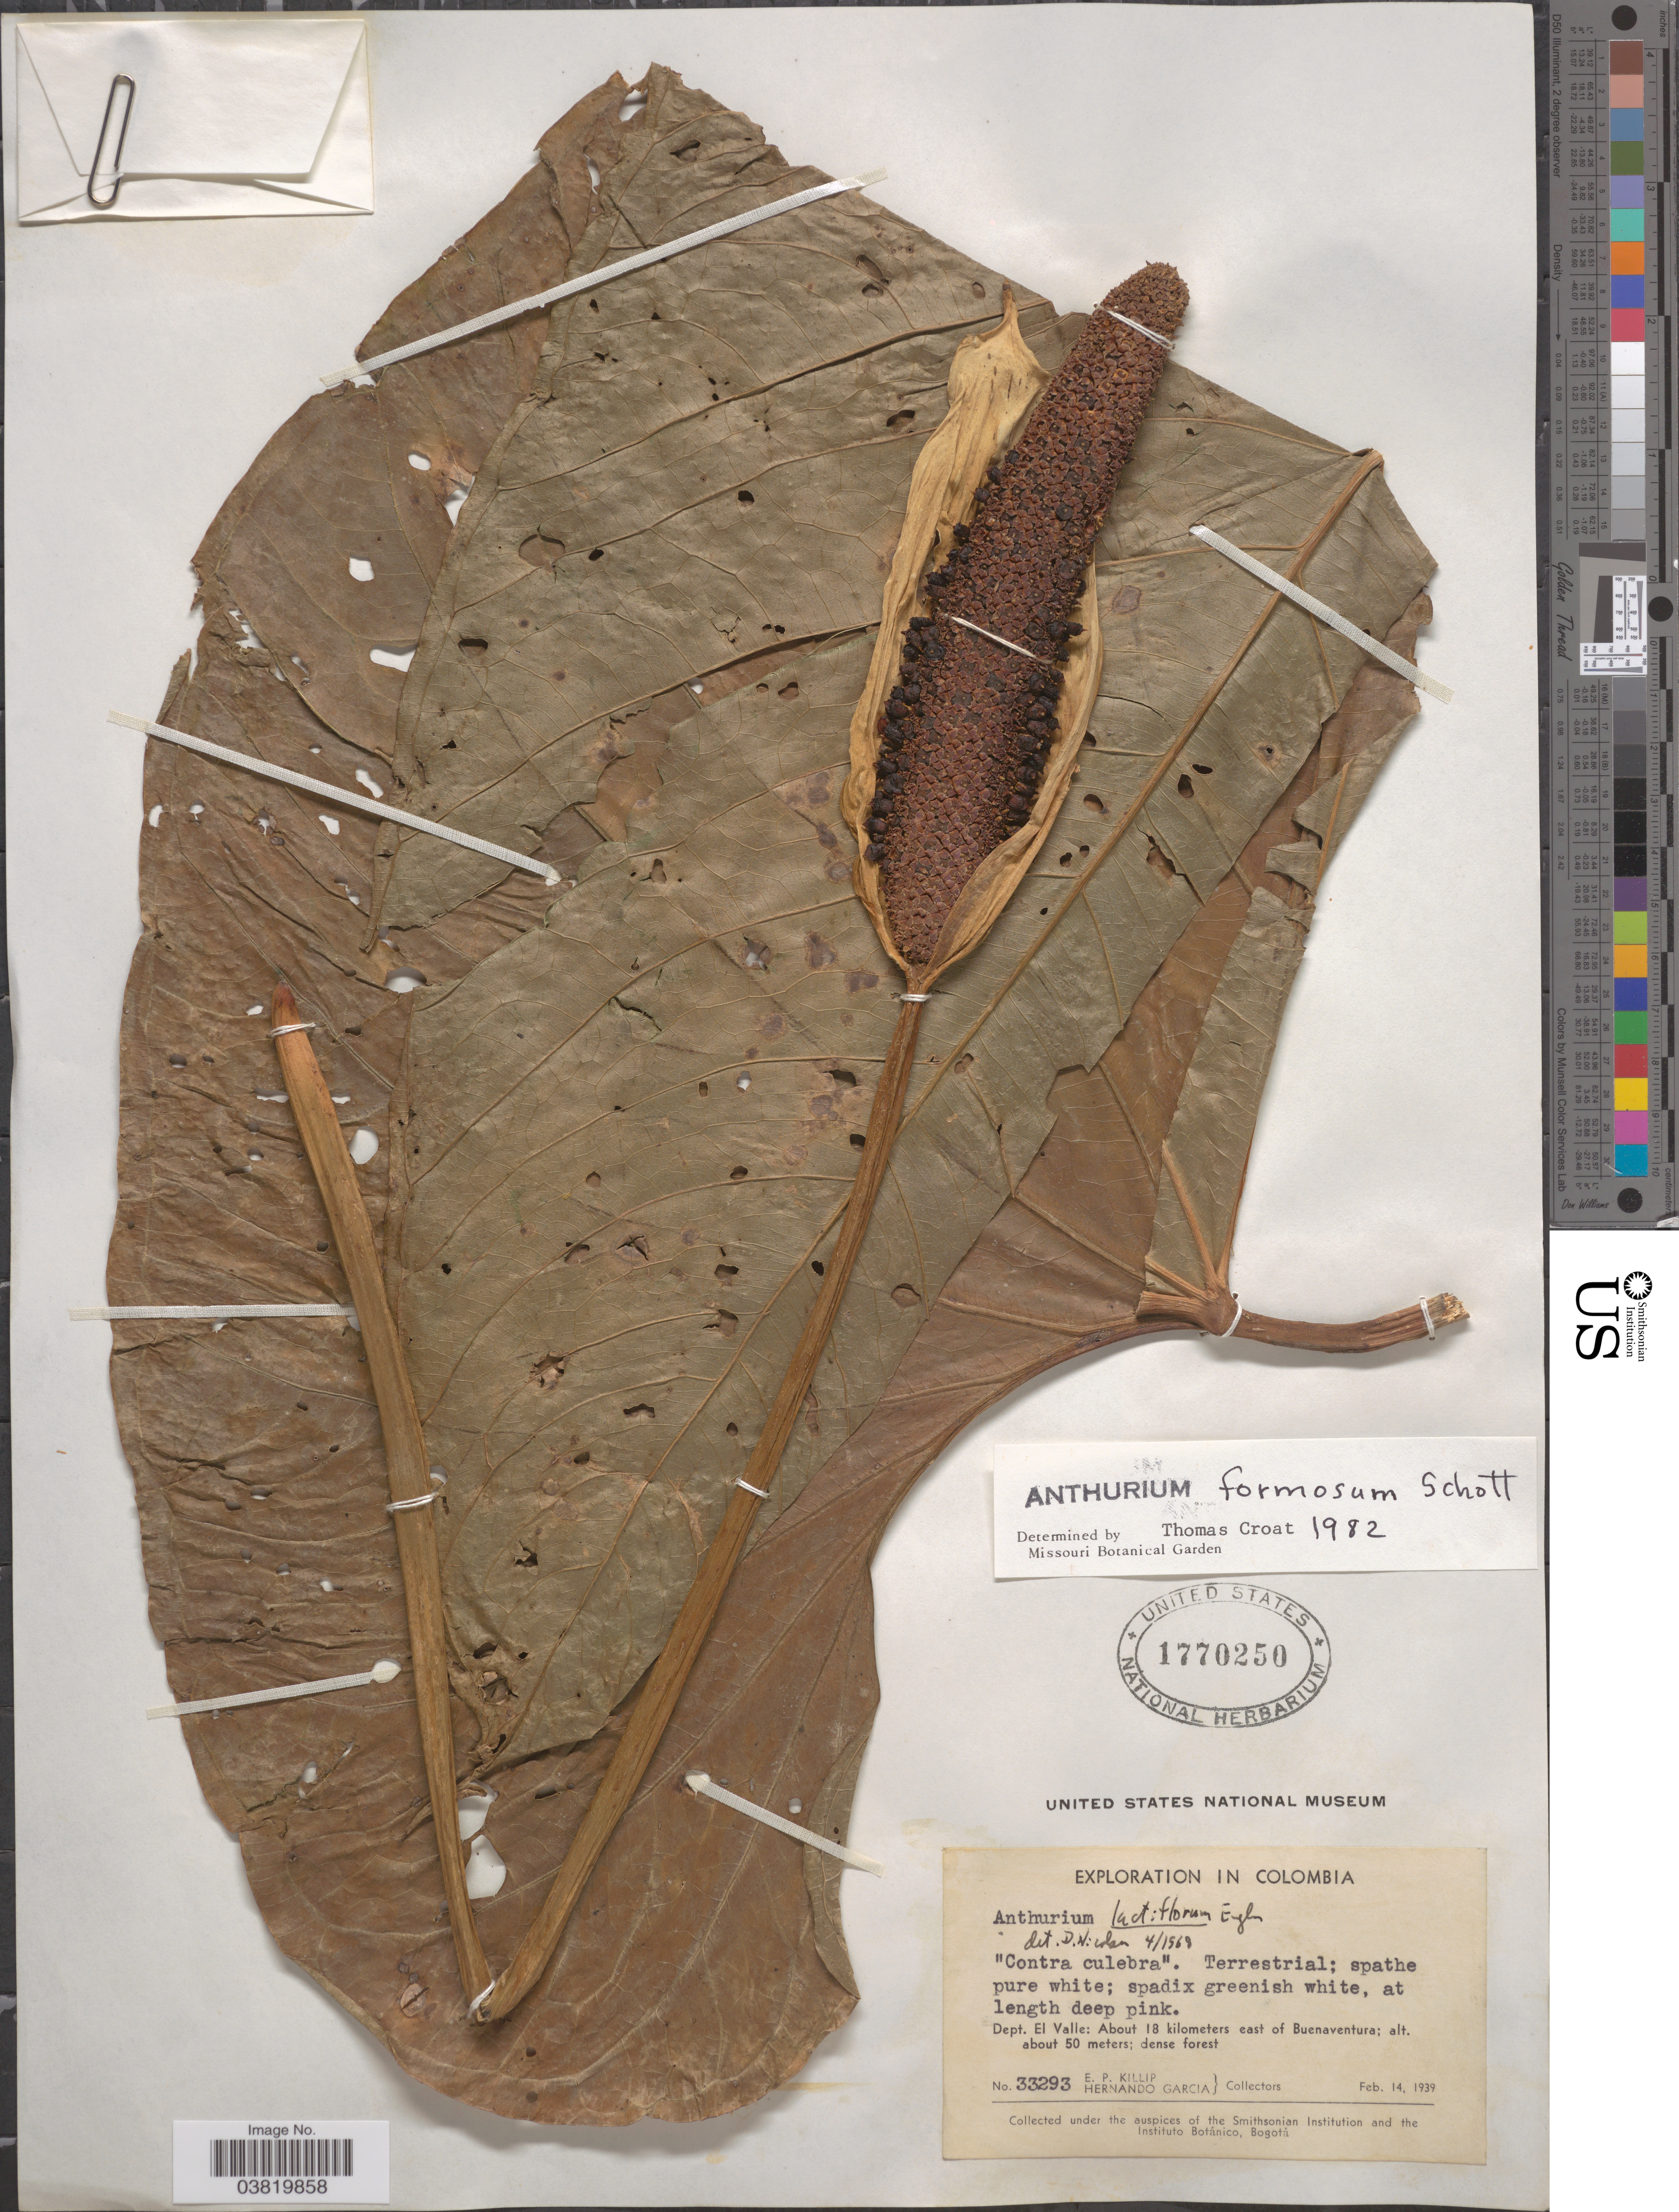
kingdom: Plantae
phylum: Tracheophyta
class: Liliopsida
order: Alismatales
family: Araceae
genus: Anthurium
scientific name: Anthurium formosum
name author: Schott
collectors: E. P. Killip & H. Garcia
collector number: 33293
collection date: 1939-02-14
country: Colombia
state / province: Valle del Cauca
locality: Dept. El Valle: About 18 kilometers east of Buenaventura.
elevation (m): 50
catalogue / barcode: US 1770250